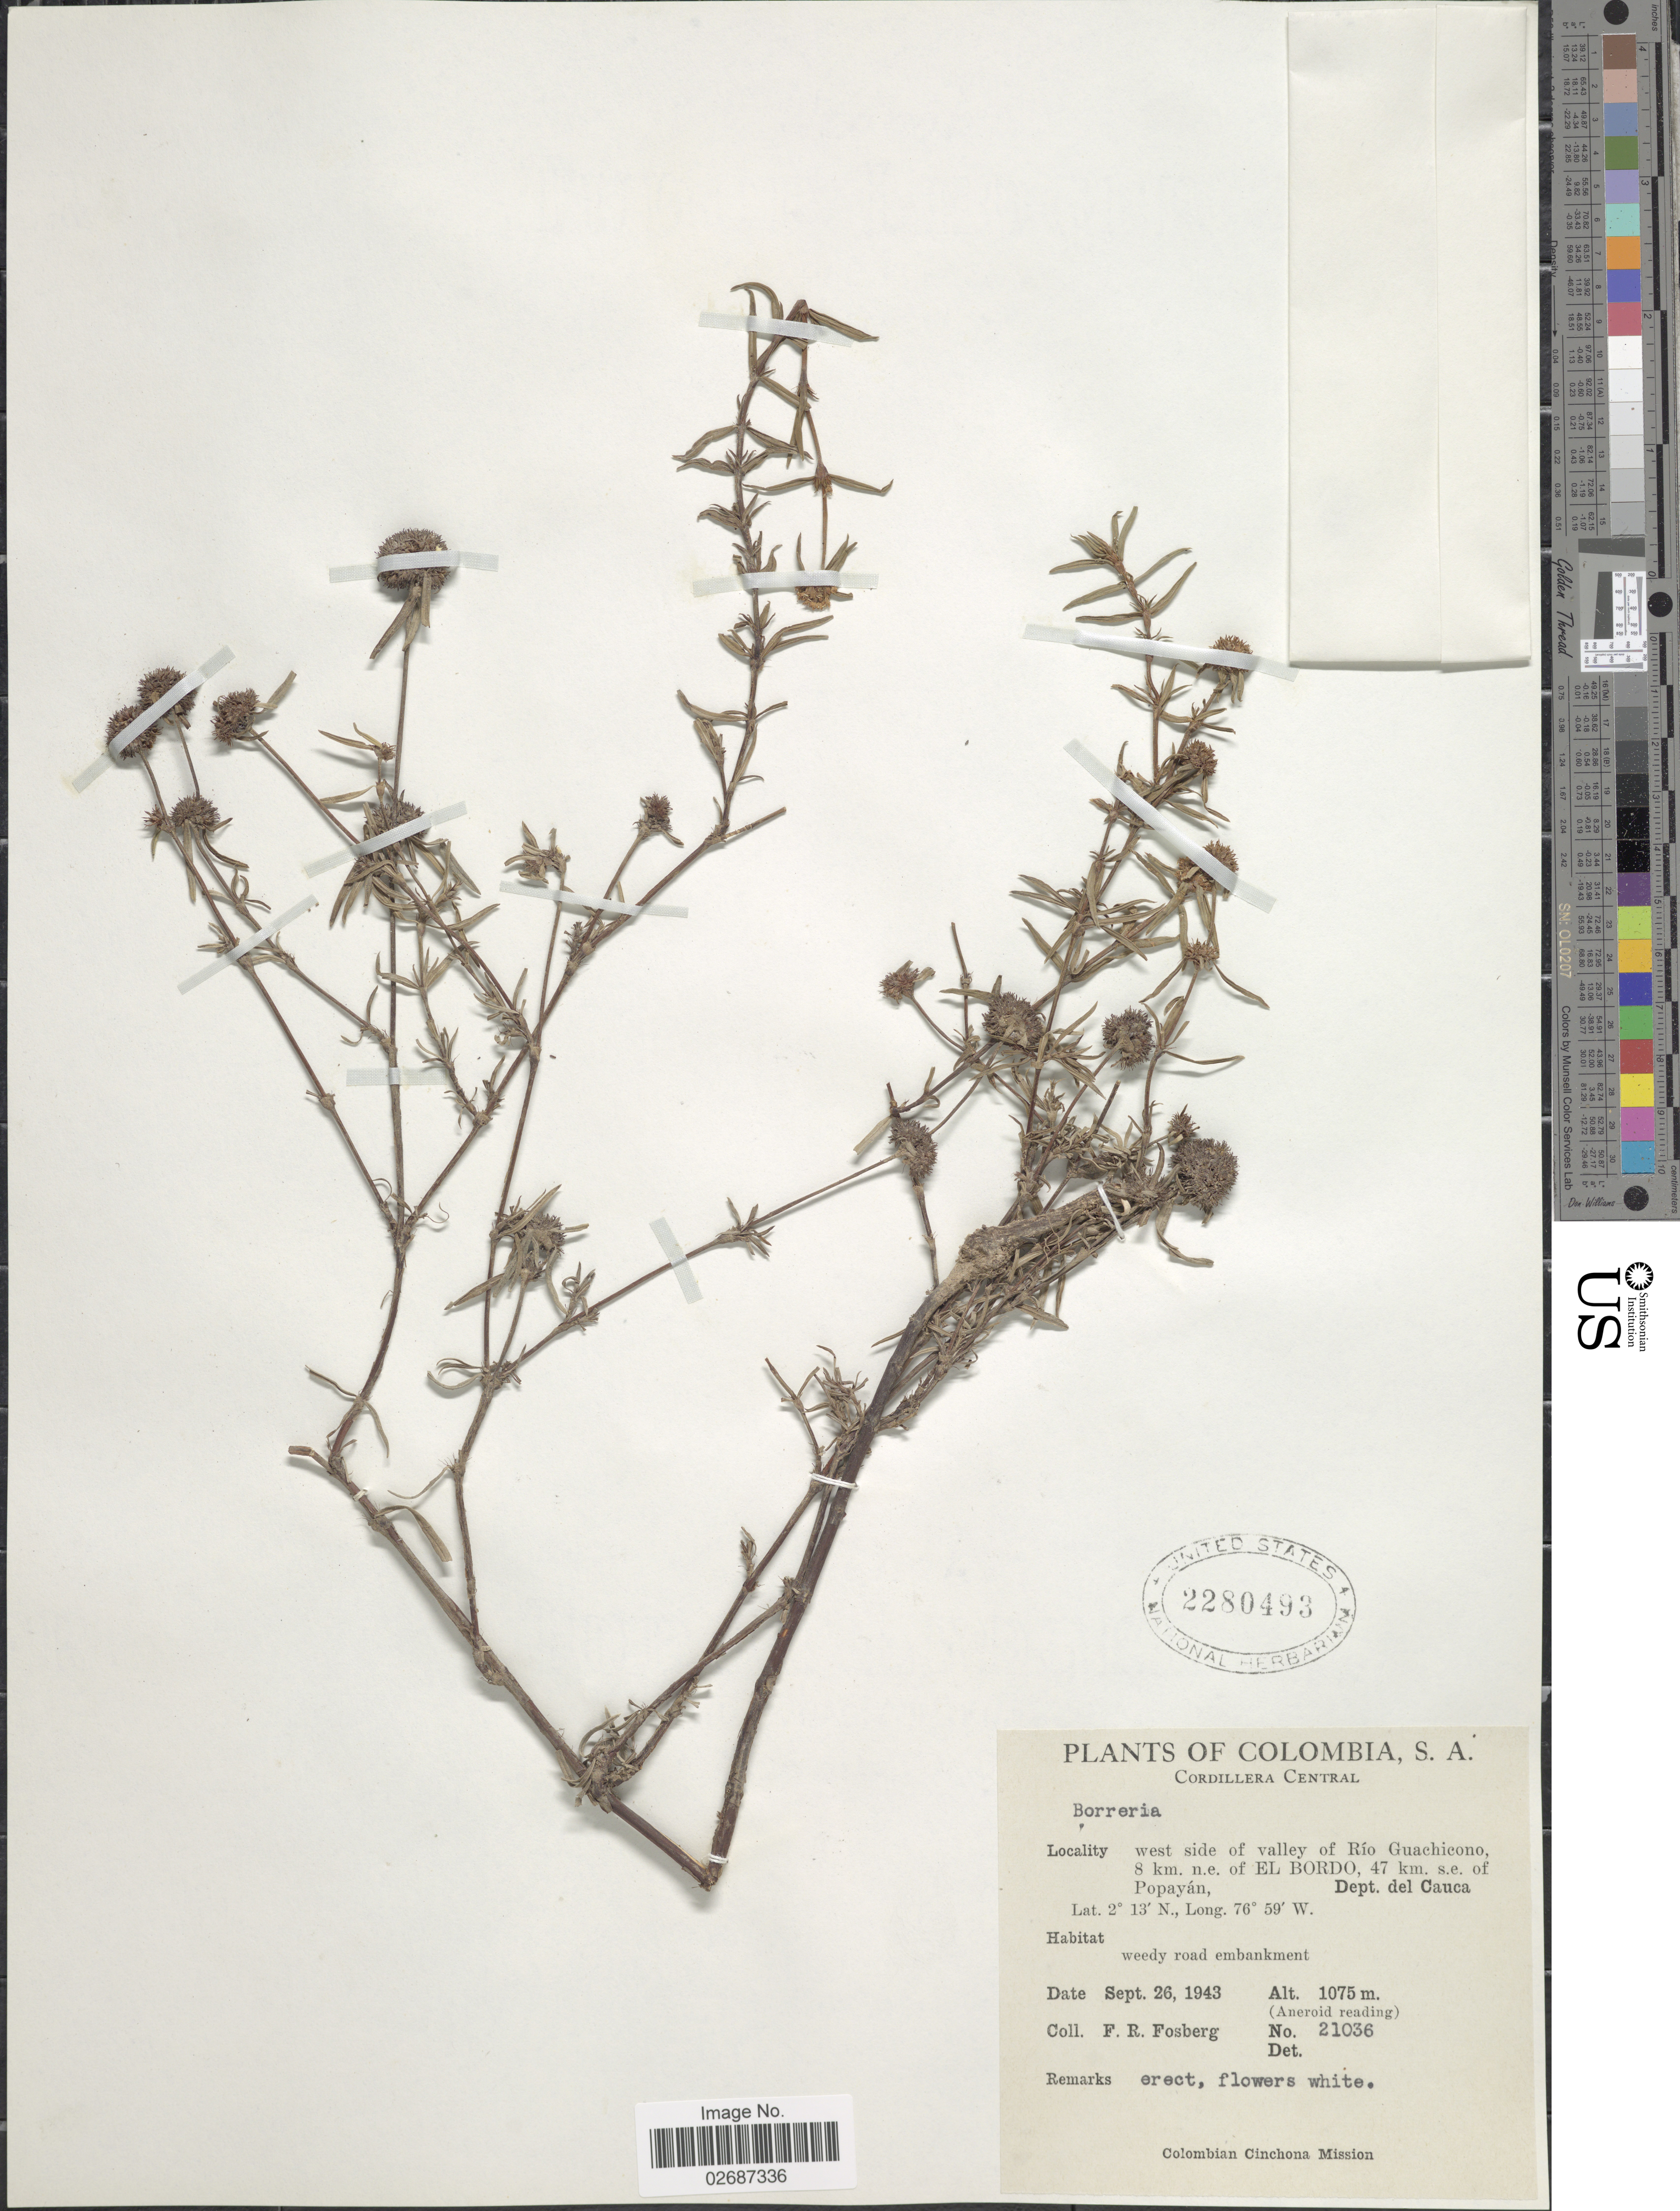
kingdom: Plantae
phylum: Tracheophyta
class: Magnoliopsida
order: Gentianales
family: Rubiaceae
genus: Borreria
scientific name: Borreria sp.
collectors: F. R. Fosberg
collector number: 21036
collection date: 1943-09-26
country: Colombia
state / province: Cauca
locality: Cordillera Oriental, west side of valley of Rio Guachicono 8 km. n.e. of El Bordo, 47 km. s.e. of Popayan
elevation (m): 1075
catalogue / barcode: US 2280493